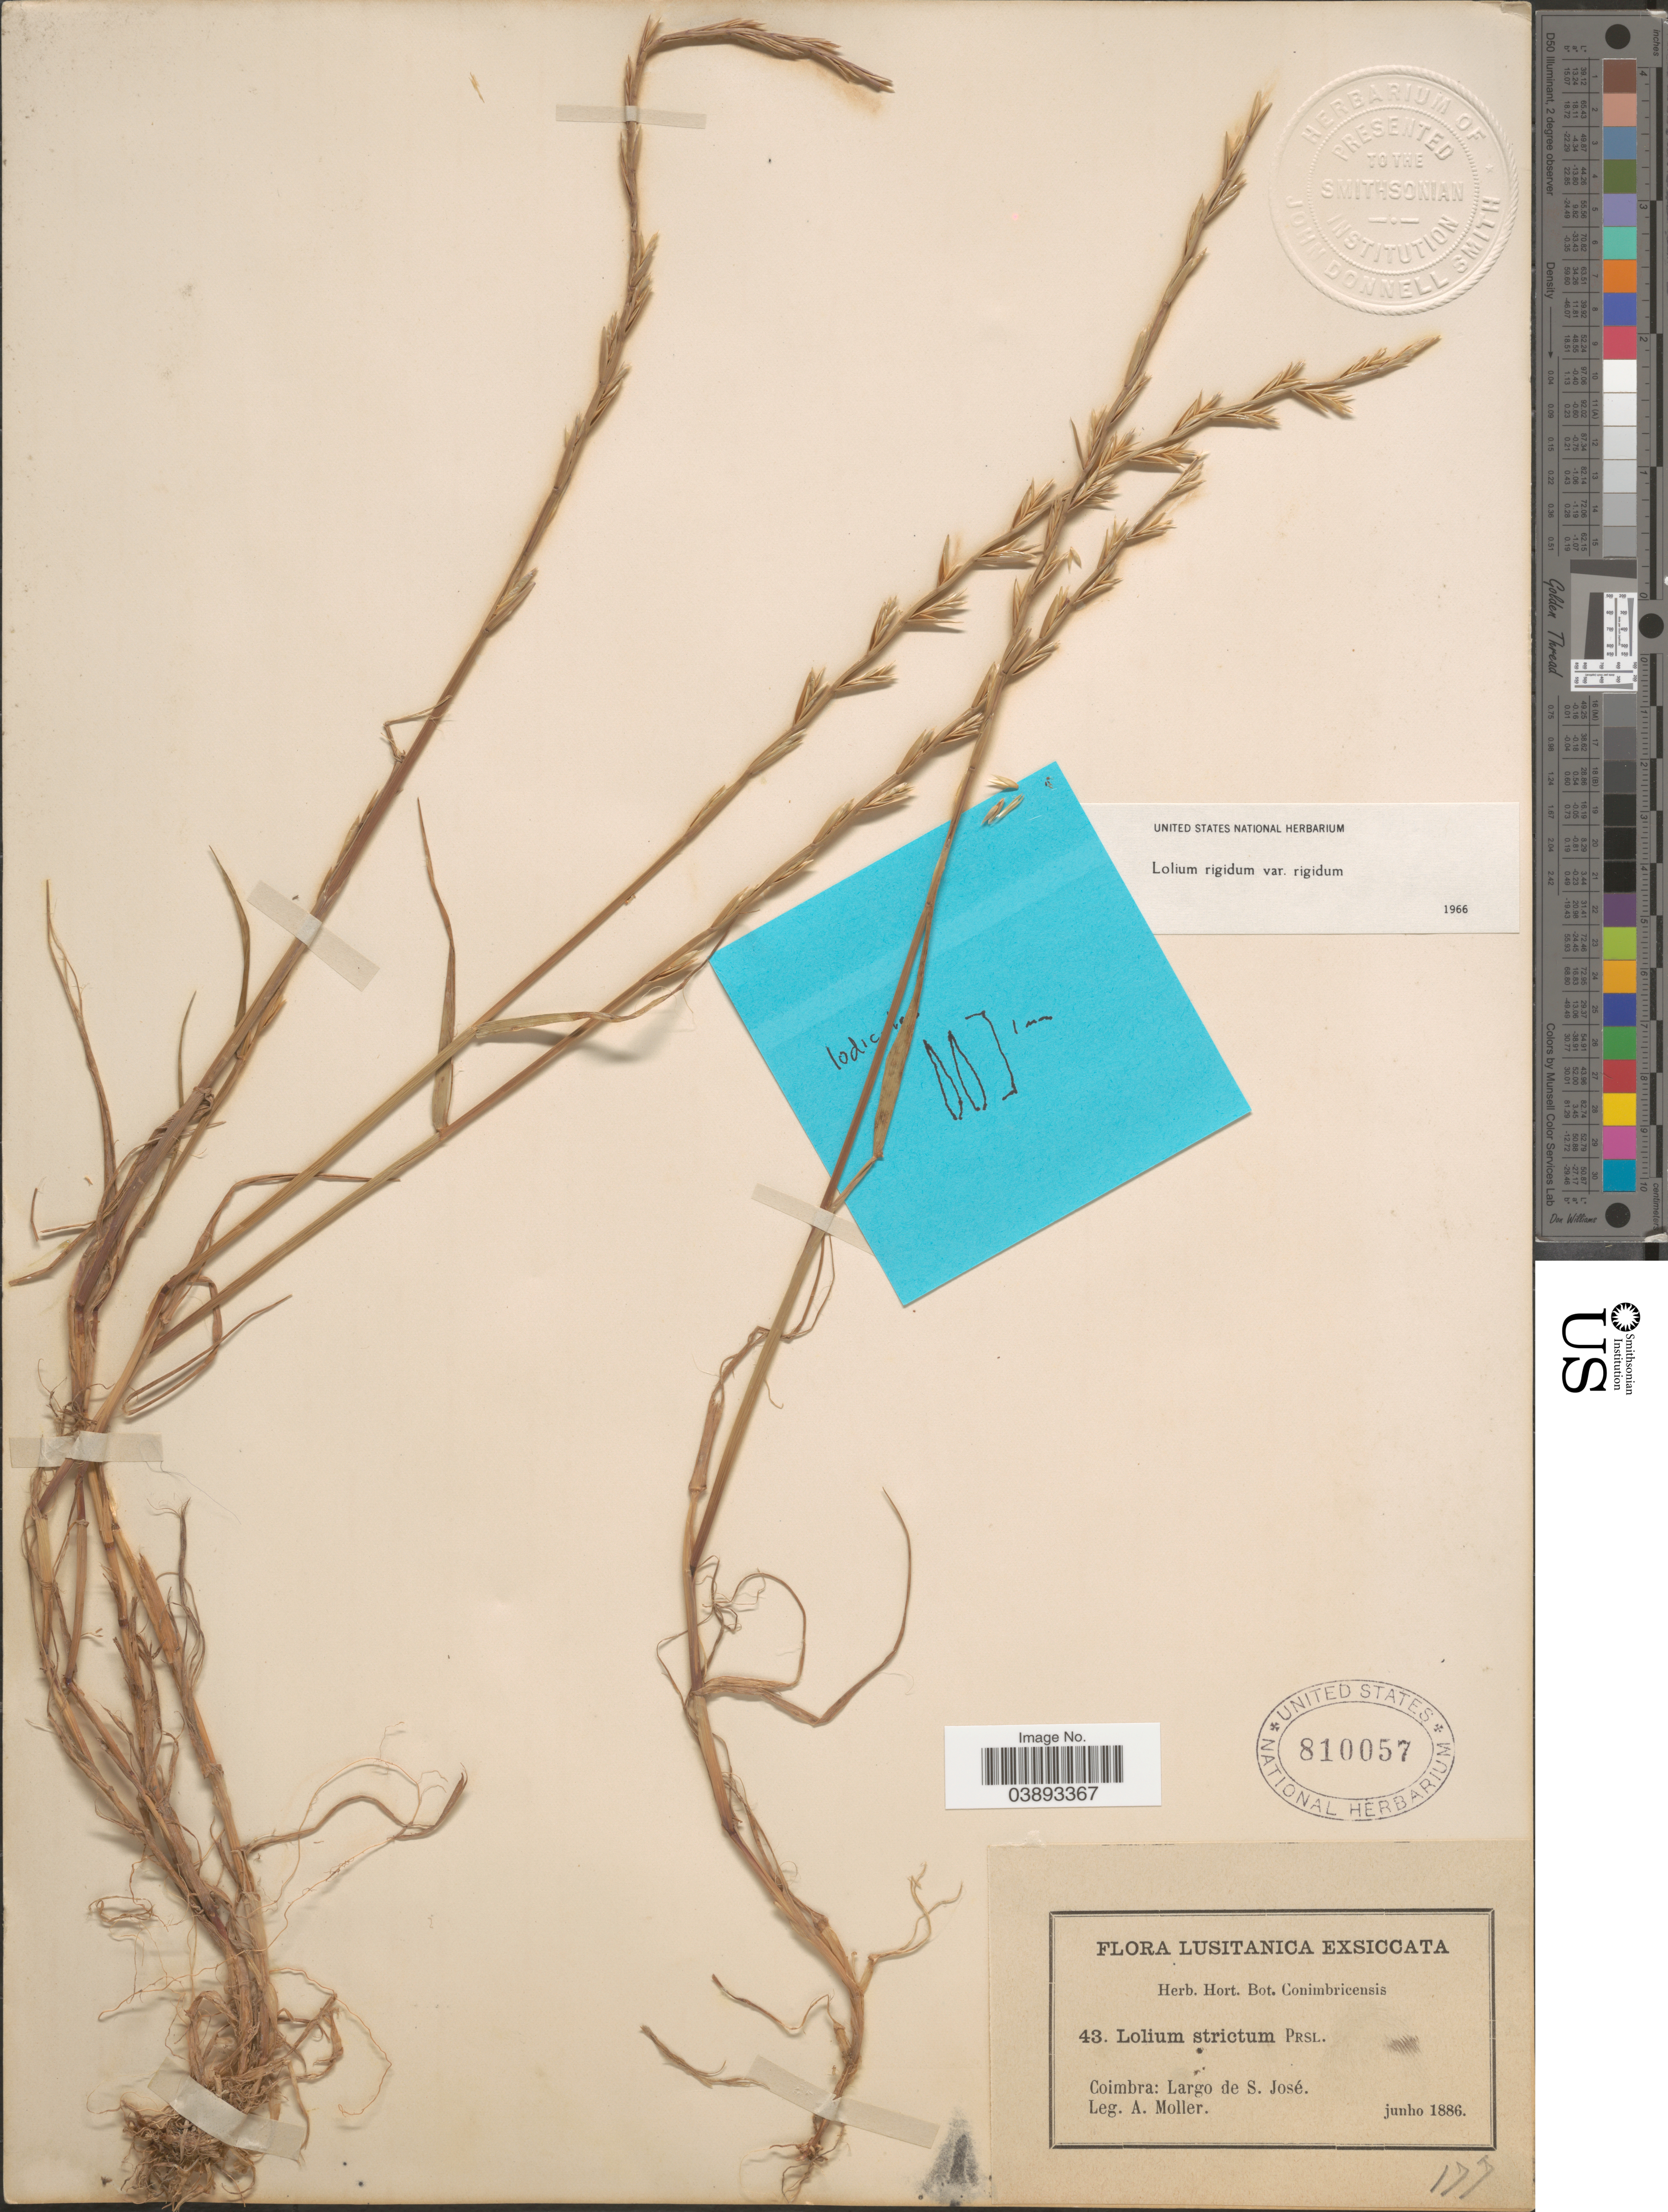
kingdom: Plantae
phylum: Tracheophyta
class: Liliopsida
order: Poales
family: Poaceae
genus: Lolium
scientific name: Lolium rigidum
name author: Gaudin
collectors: A. Moller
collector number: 43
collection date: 1886-06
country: Portugal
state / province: Coimbra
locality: Lusitanica. Largo de S. José.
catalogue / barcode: US 810057